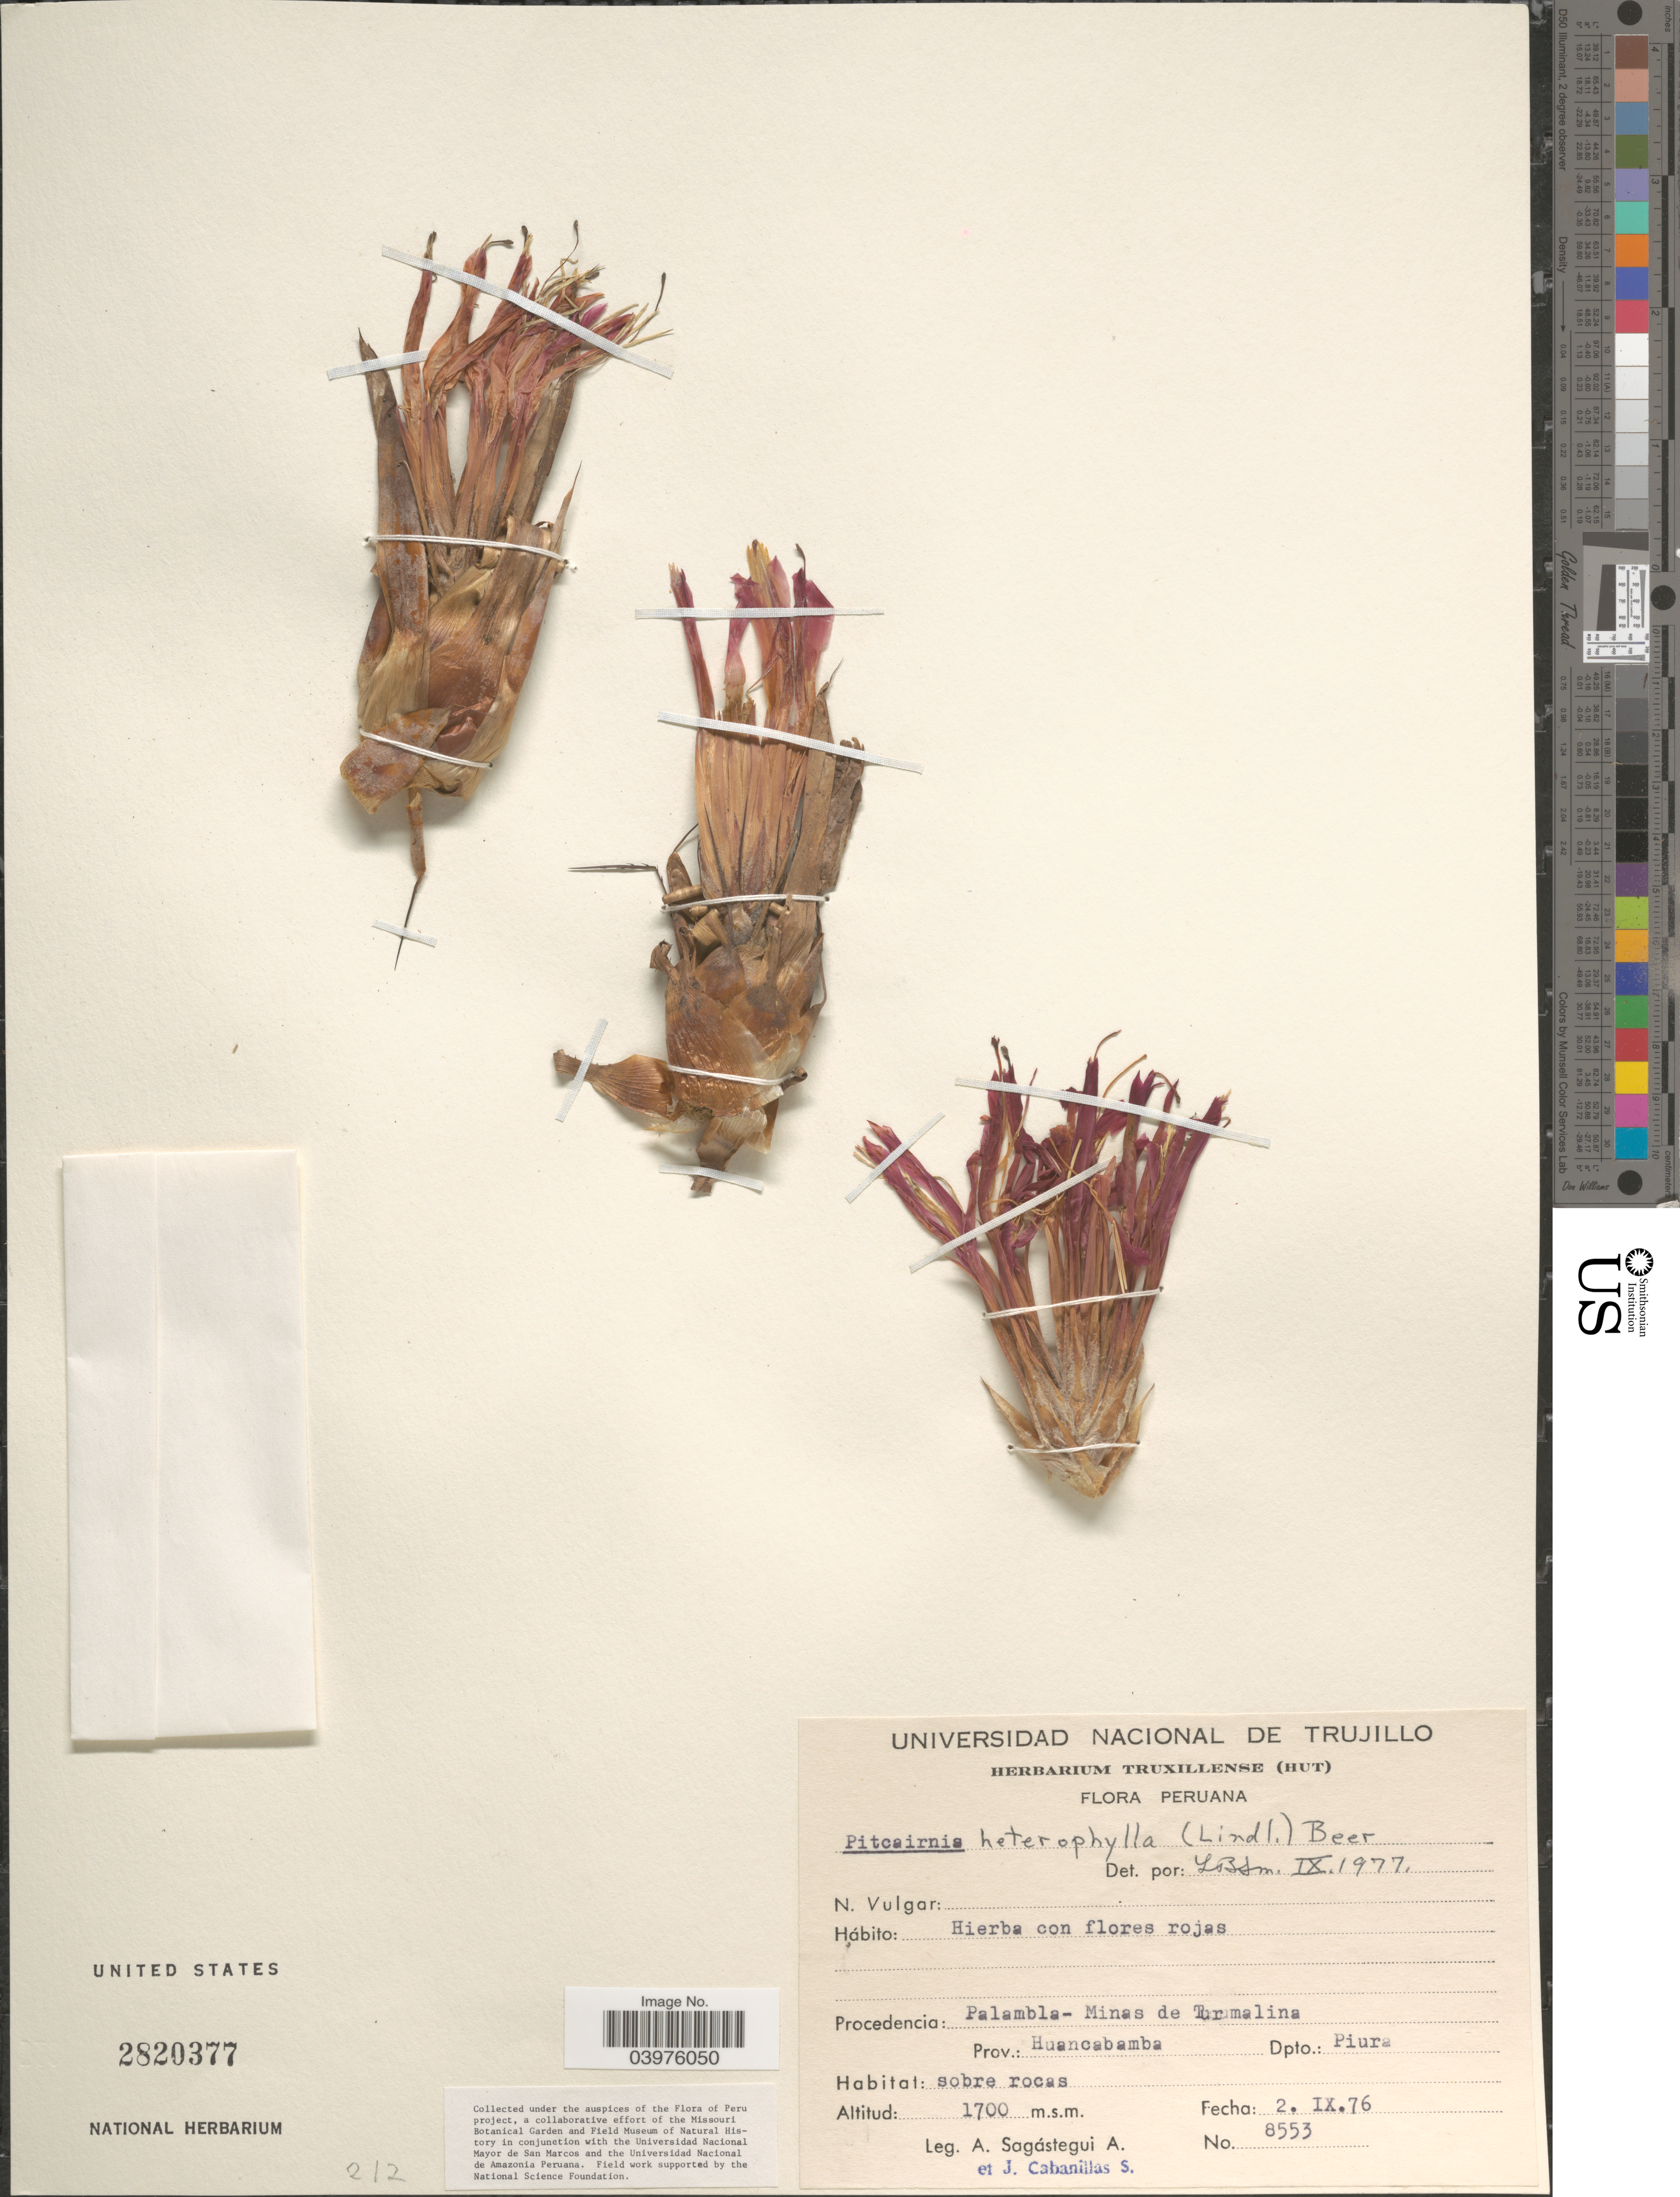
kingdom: Plantae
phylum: Tracheophyta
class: Liliopsida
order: Poales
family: Bromeliaceae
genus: Pitcairnia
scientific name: Pitcairnia heterophylla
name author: (Lindl.) Beer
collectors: A. Sagástegui A. & J. Cabanillas S.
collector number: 8553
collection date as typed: Transcribed d/m/y: 2/9/76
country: Peru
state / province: Piura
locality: Procedencia: Palambla- Minas de Turmalina. Prov.: Huancabamba. Dpto.: Piura.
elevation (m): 1700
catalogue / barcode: US 2820377